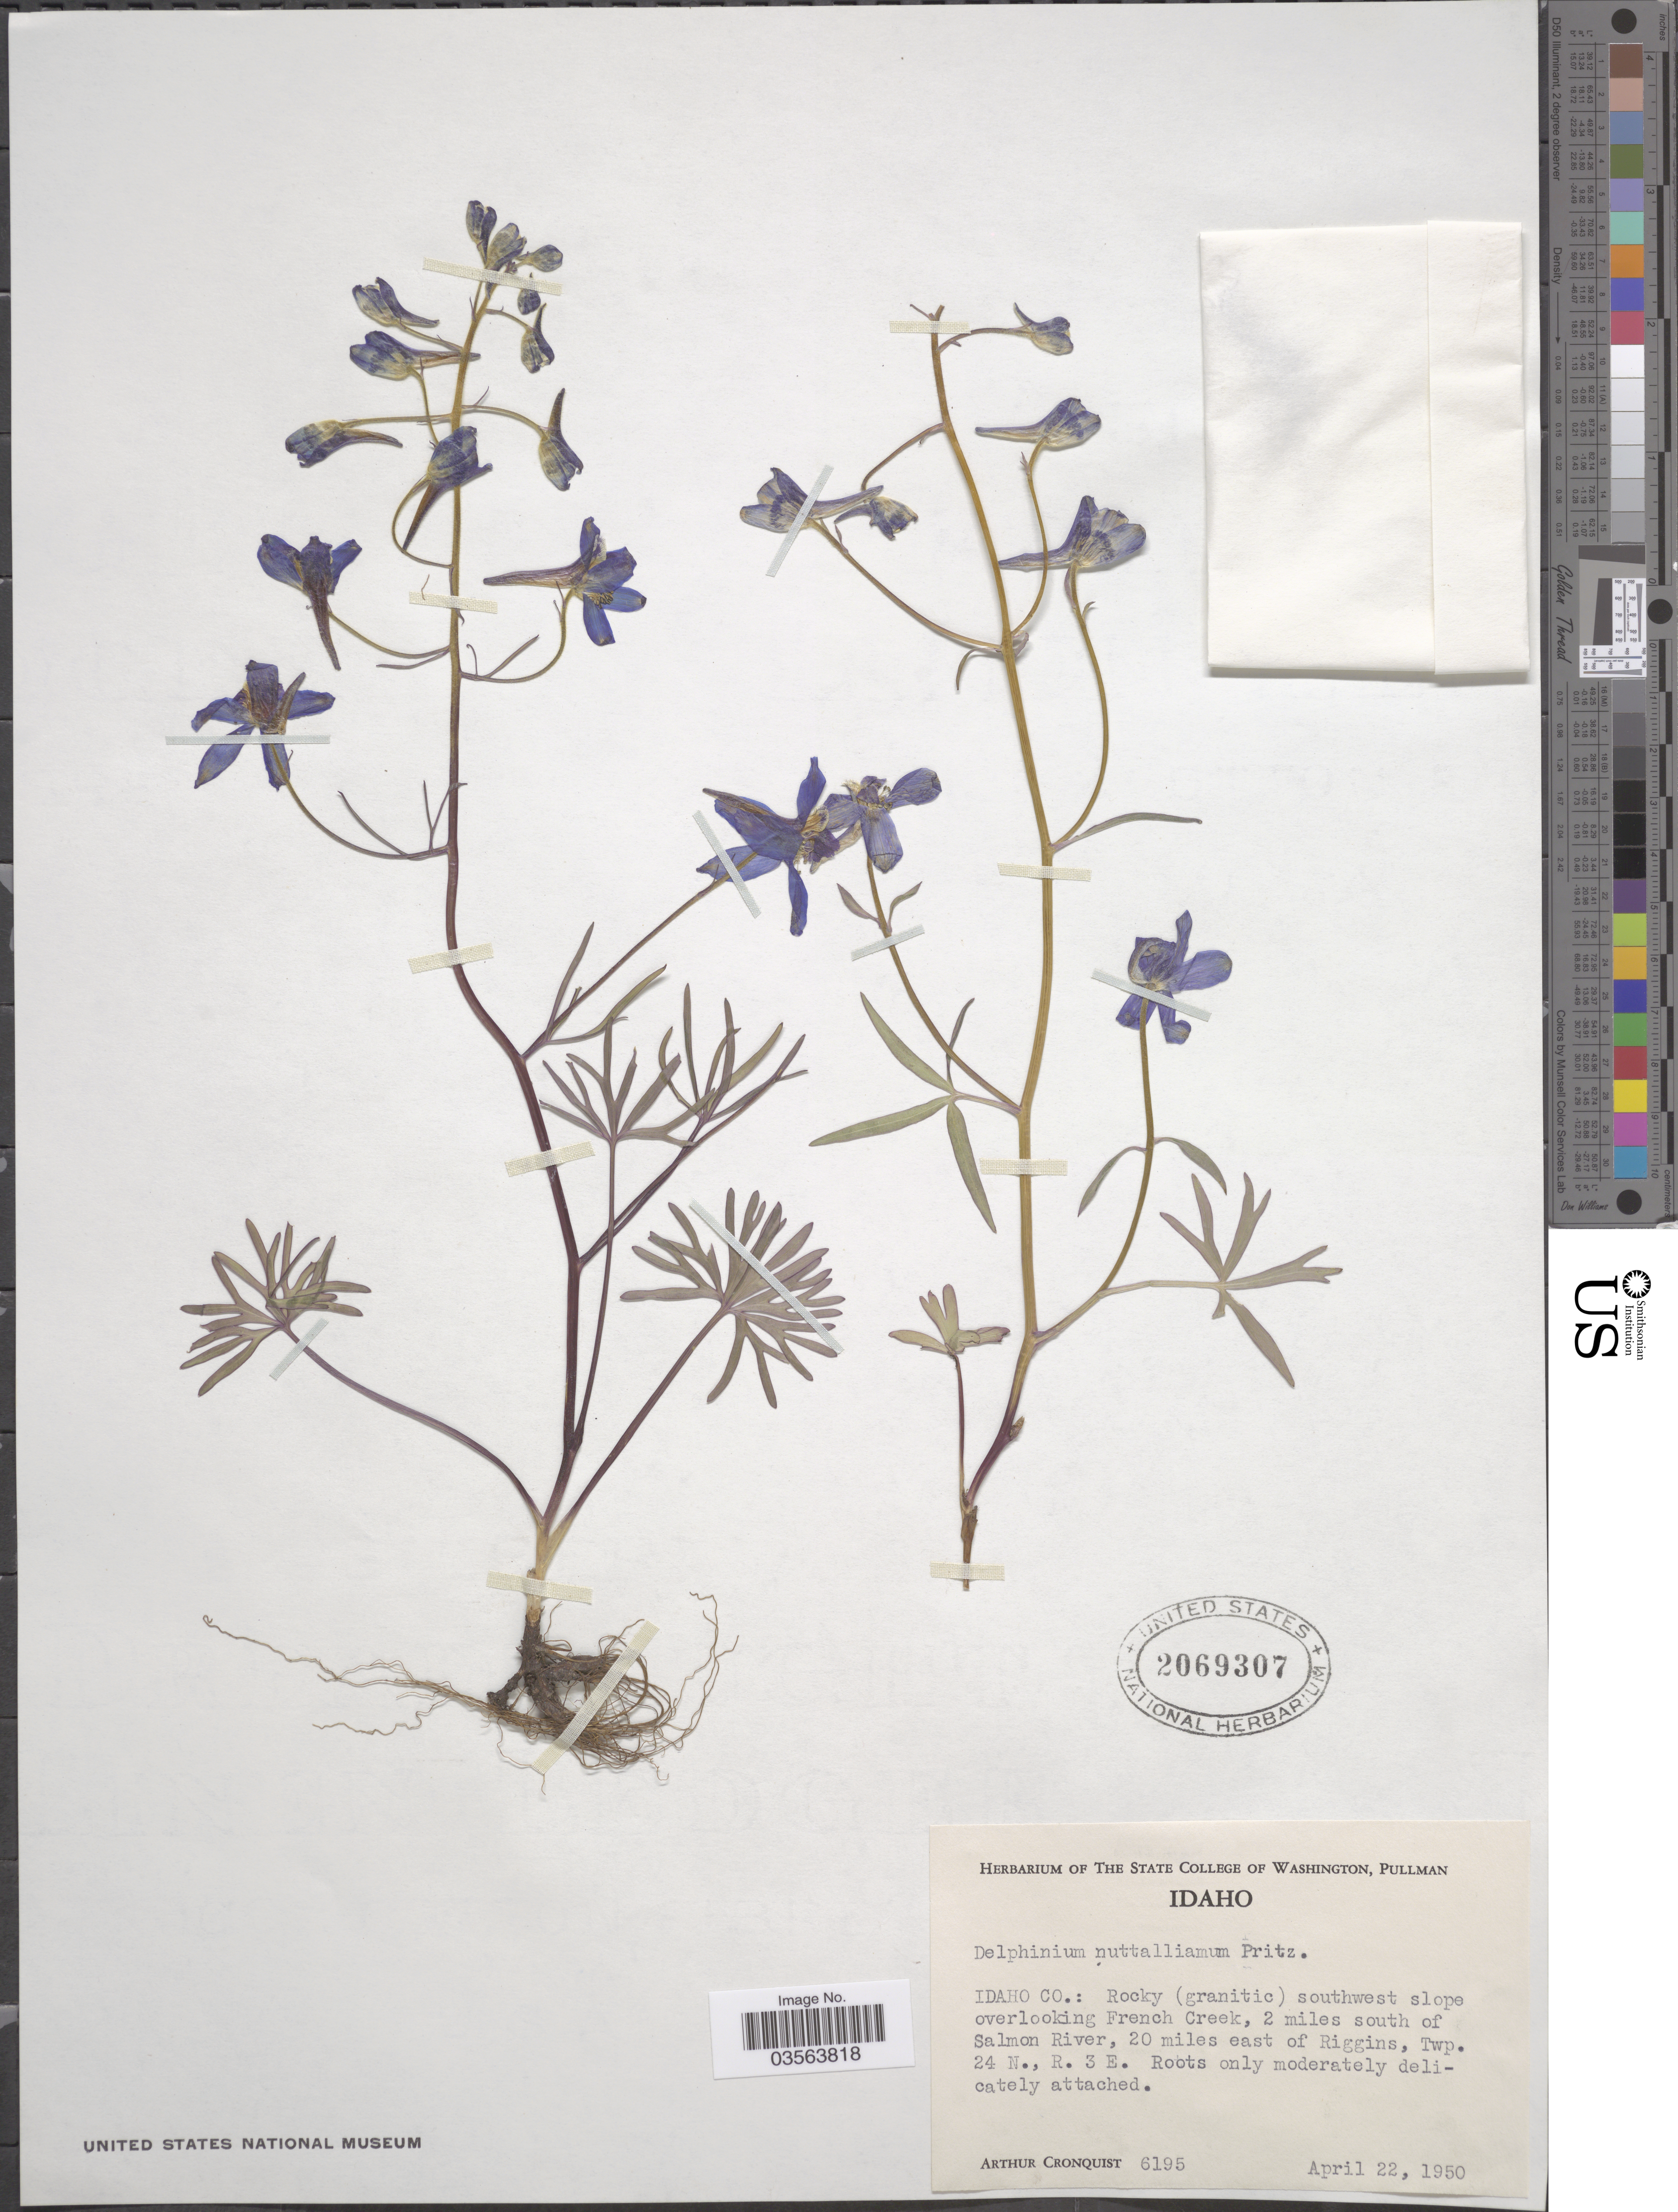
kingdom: Plantae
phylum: Tracheophyta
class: Magnoliopsida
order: Ranunculales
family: Ranunculaceae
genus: Delphinium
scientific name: Delphinium nuttallianum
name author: E. Pritz. ex Walpers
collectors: A. J. Cronquist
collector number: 6195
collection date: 1950-04-22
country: United States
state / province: Idaho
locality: Idaho Co.: Rocky (granitic) southwest slope overlooking French Creek, 2 miles south of Salmon River, 20 miles east of Riggins, Twp. 24 N., R. 3 E.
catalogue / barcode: US 2069307